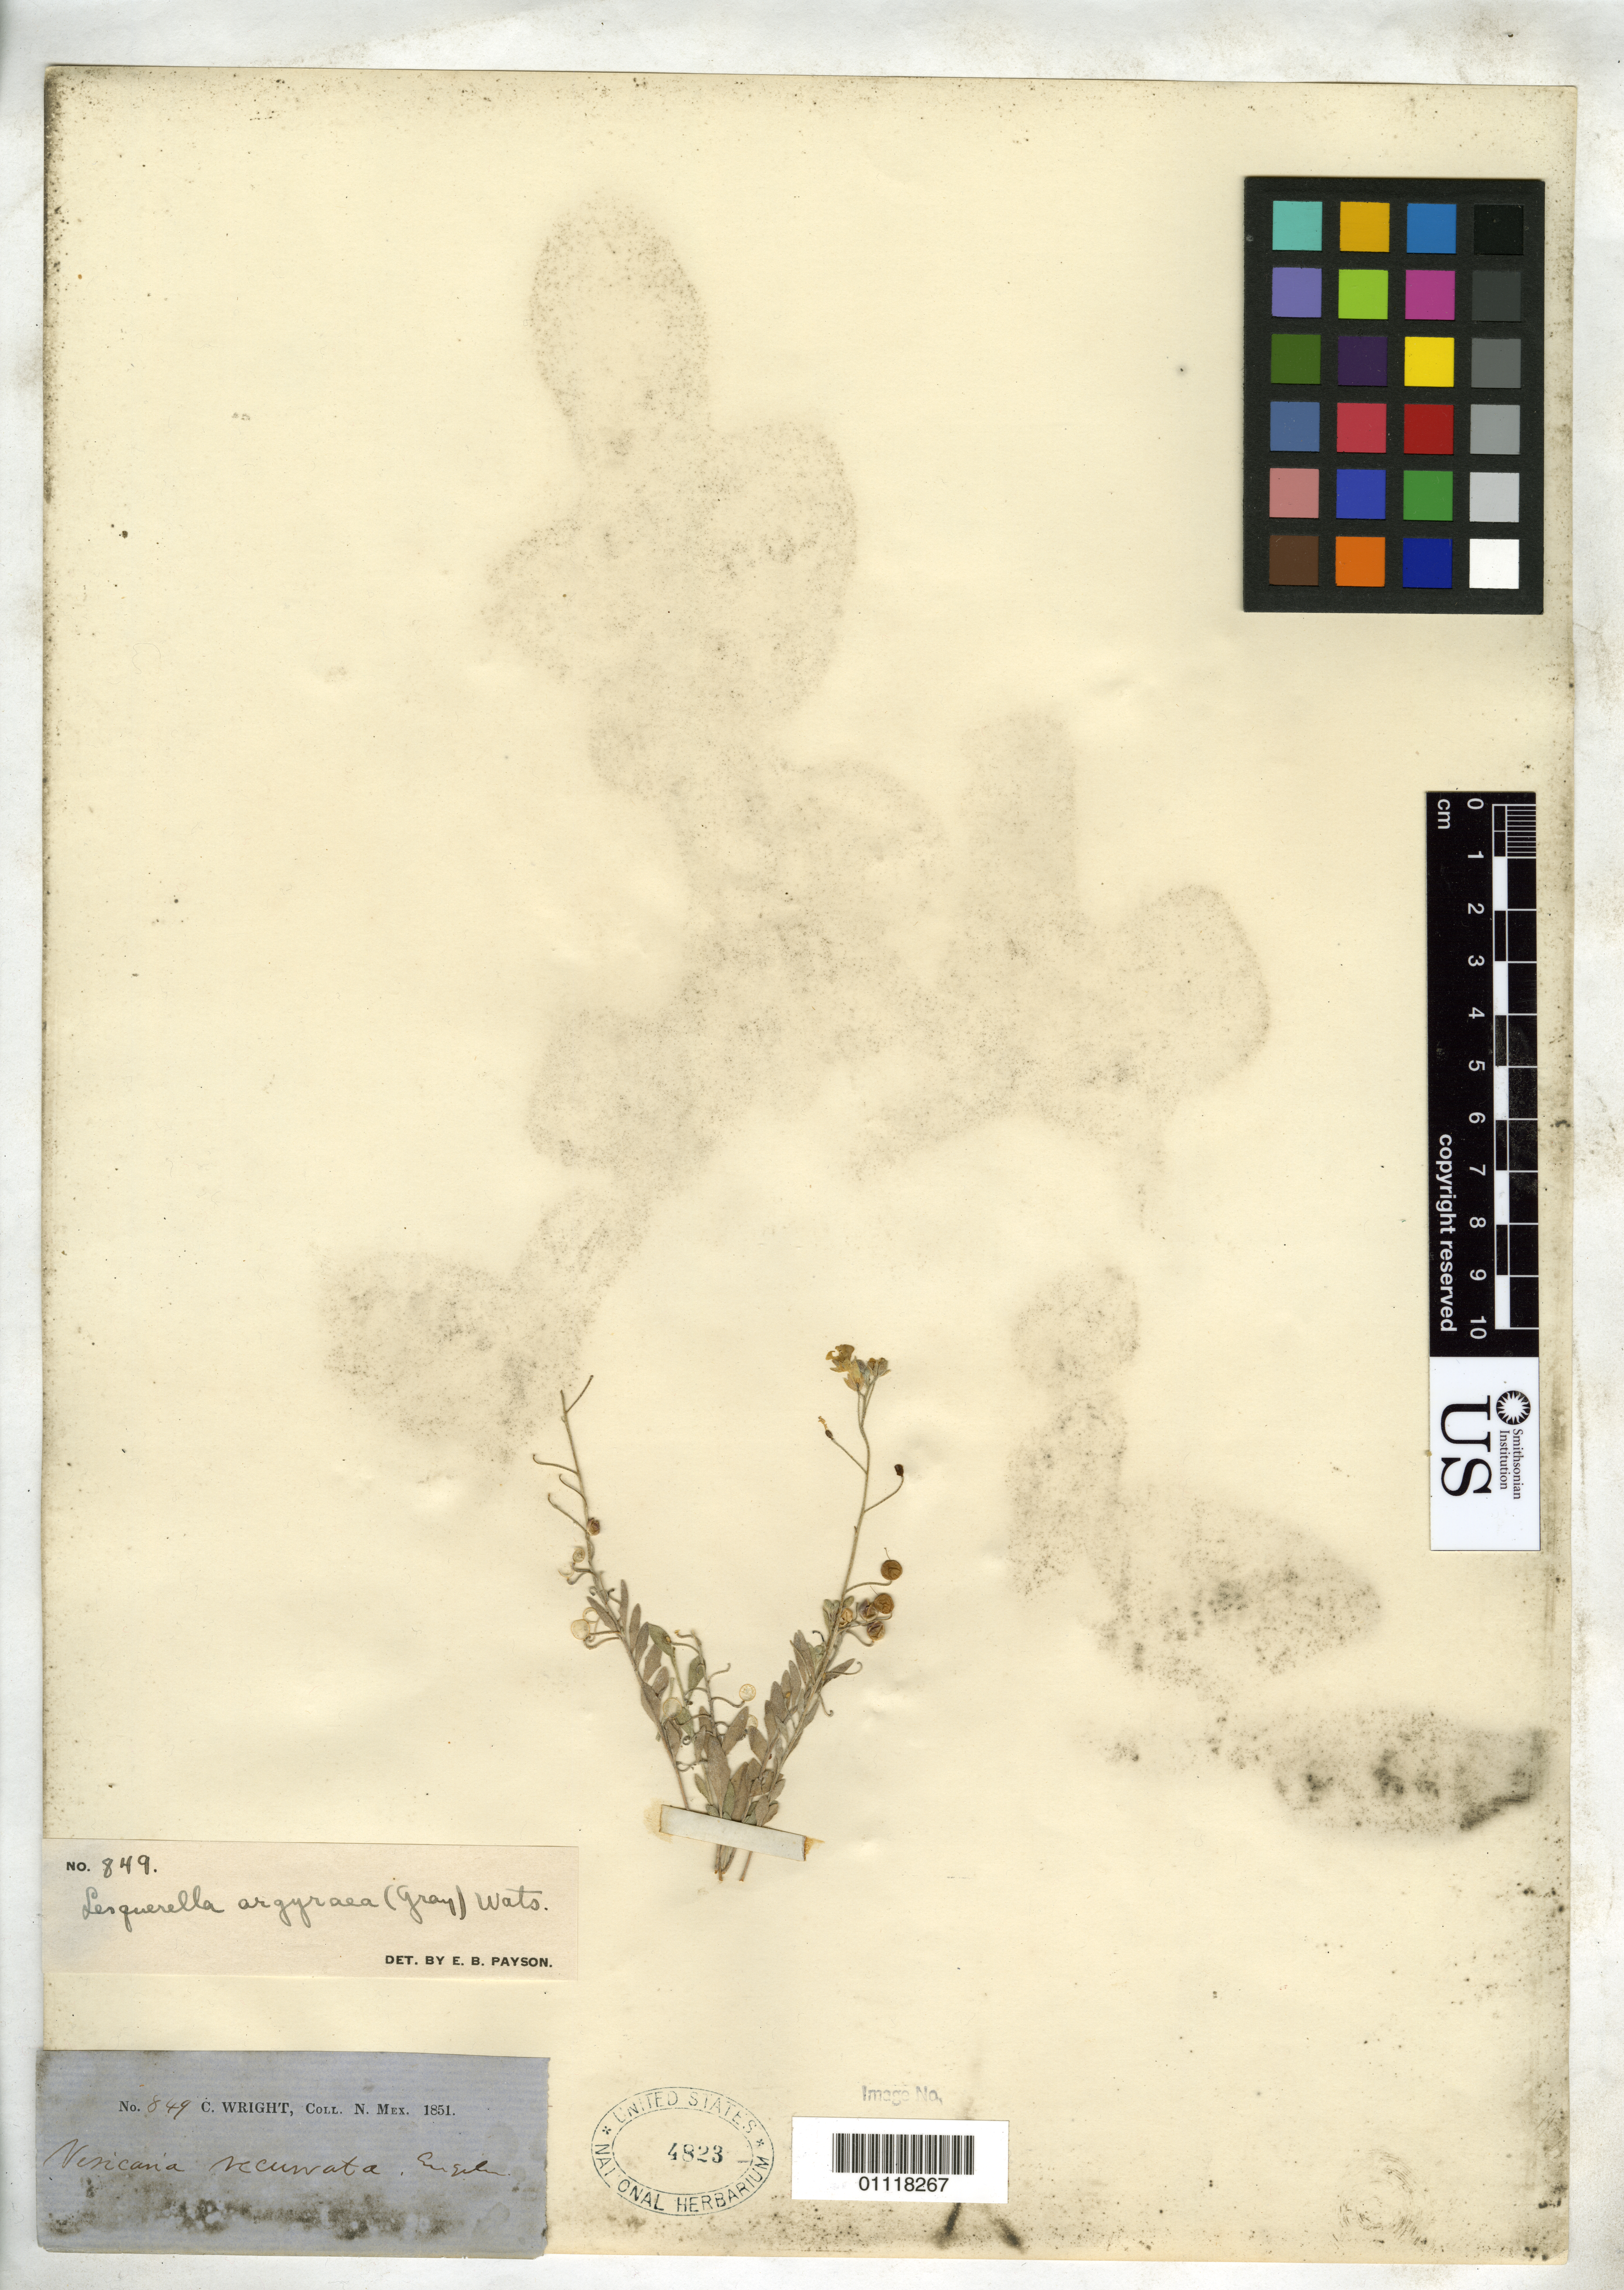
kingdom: Plantae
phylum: Tracheophyta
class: Magnoliopsida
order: Brassicales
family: Brassicaceae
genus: Lesquerella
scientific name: Lesquerella argyraea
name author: (A. Gray) S. Watson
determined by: Payson, E. B.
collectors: C. Wright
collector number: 849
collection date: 1851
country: United States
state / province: New Mexico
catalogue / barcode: US 4823